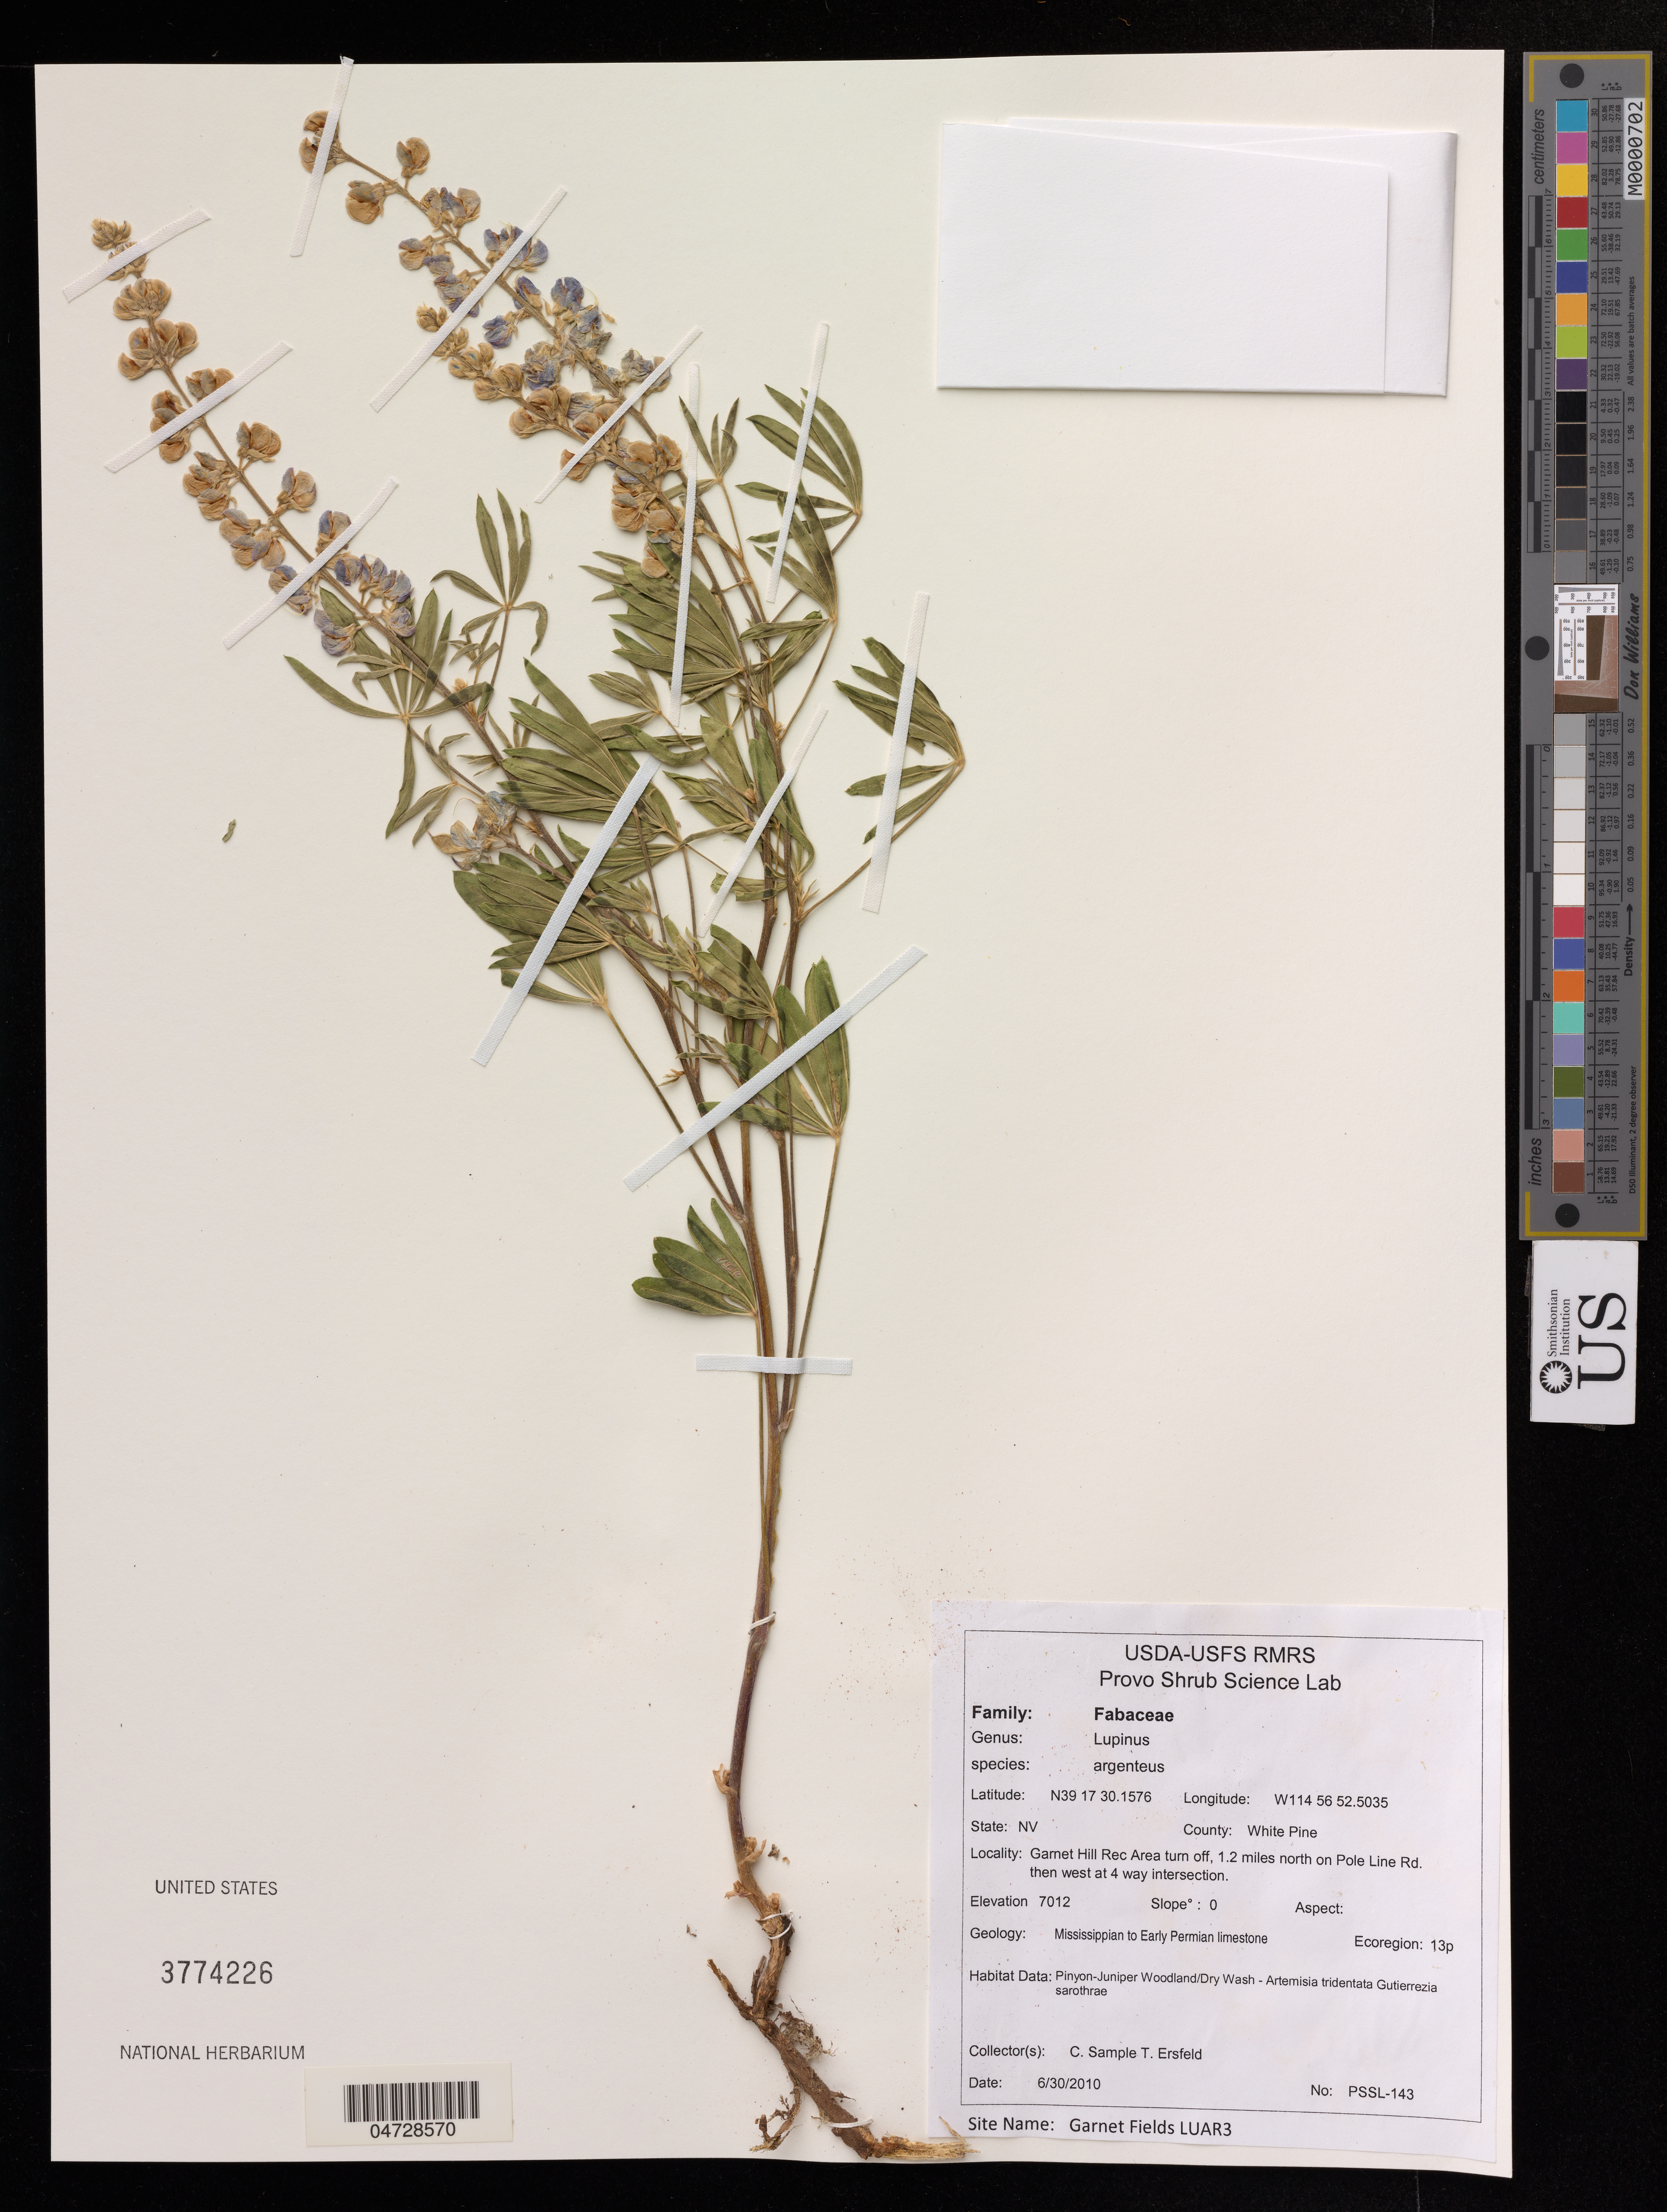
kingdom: Plantae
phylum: Tracheophyta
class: Magnoliopsida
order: Fabales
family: Fabaceae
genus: Lupinus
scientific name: Lupinus argenteus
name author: Pursh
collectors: C. Sample & T. Ersfeld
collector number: PSSL-143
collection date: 2010-06-30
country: United States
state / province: Nevada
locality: White Pine, Garnet Hill Rec Area turn off, 1.2 miles north on Pole Line Rd. then west at 4 way intersection.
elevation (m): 2137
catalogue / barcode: US 3774226